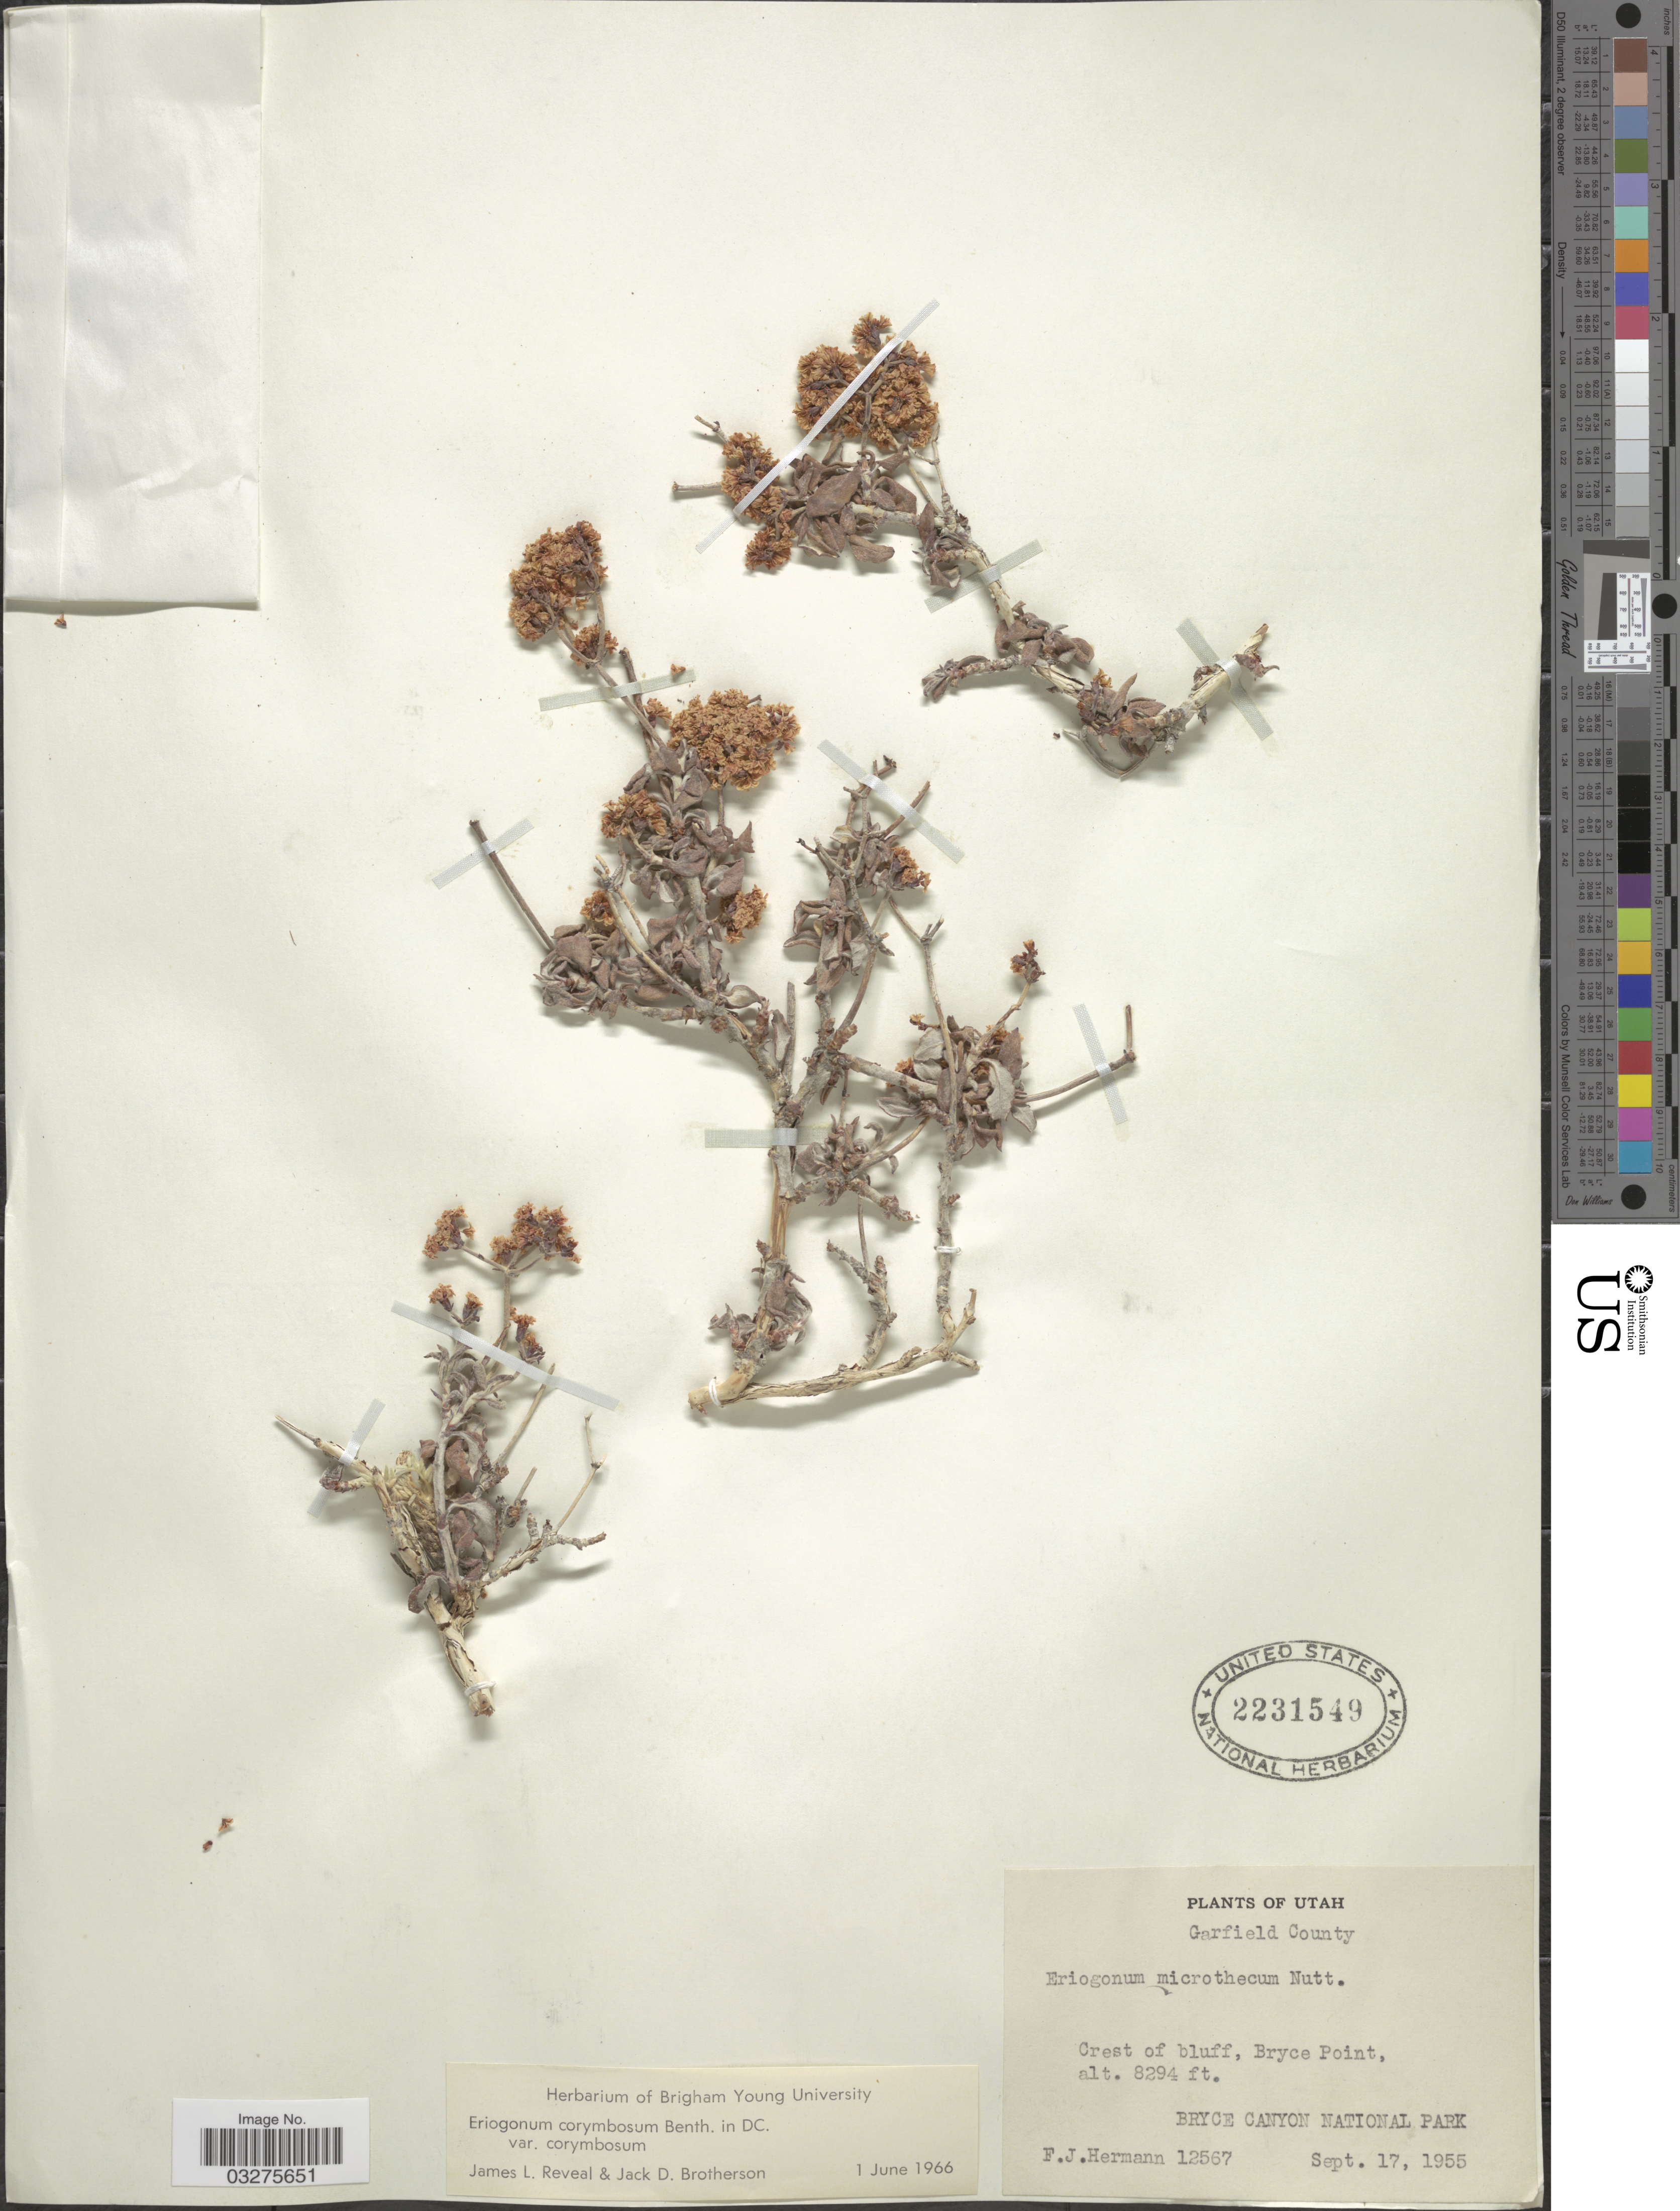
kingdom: Plantae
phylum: Tracheophyta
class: Magnoliopsida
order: Caryophyllales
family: Polygonaceae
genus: Eriogonum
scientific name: Eriogonum corymbosum var. corymbosum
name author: Benth.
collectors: F. J. Hermann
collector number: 12567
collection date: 1955-09-17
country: United States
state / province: Utah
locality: Garfield County. Crest of bluff, Bryce Poiny. Bryce Canyon National Park.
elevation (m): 2528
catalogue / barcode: US 2231549